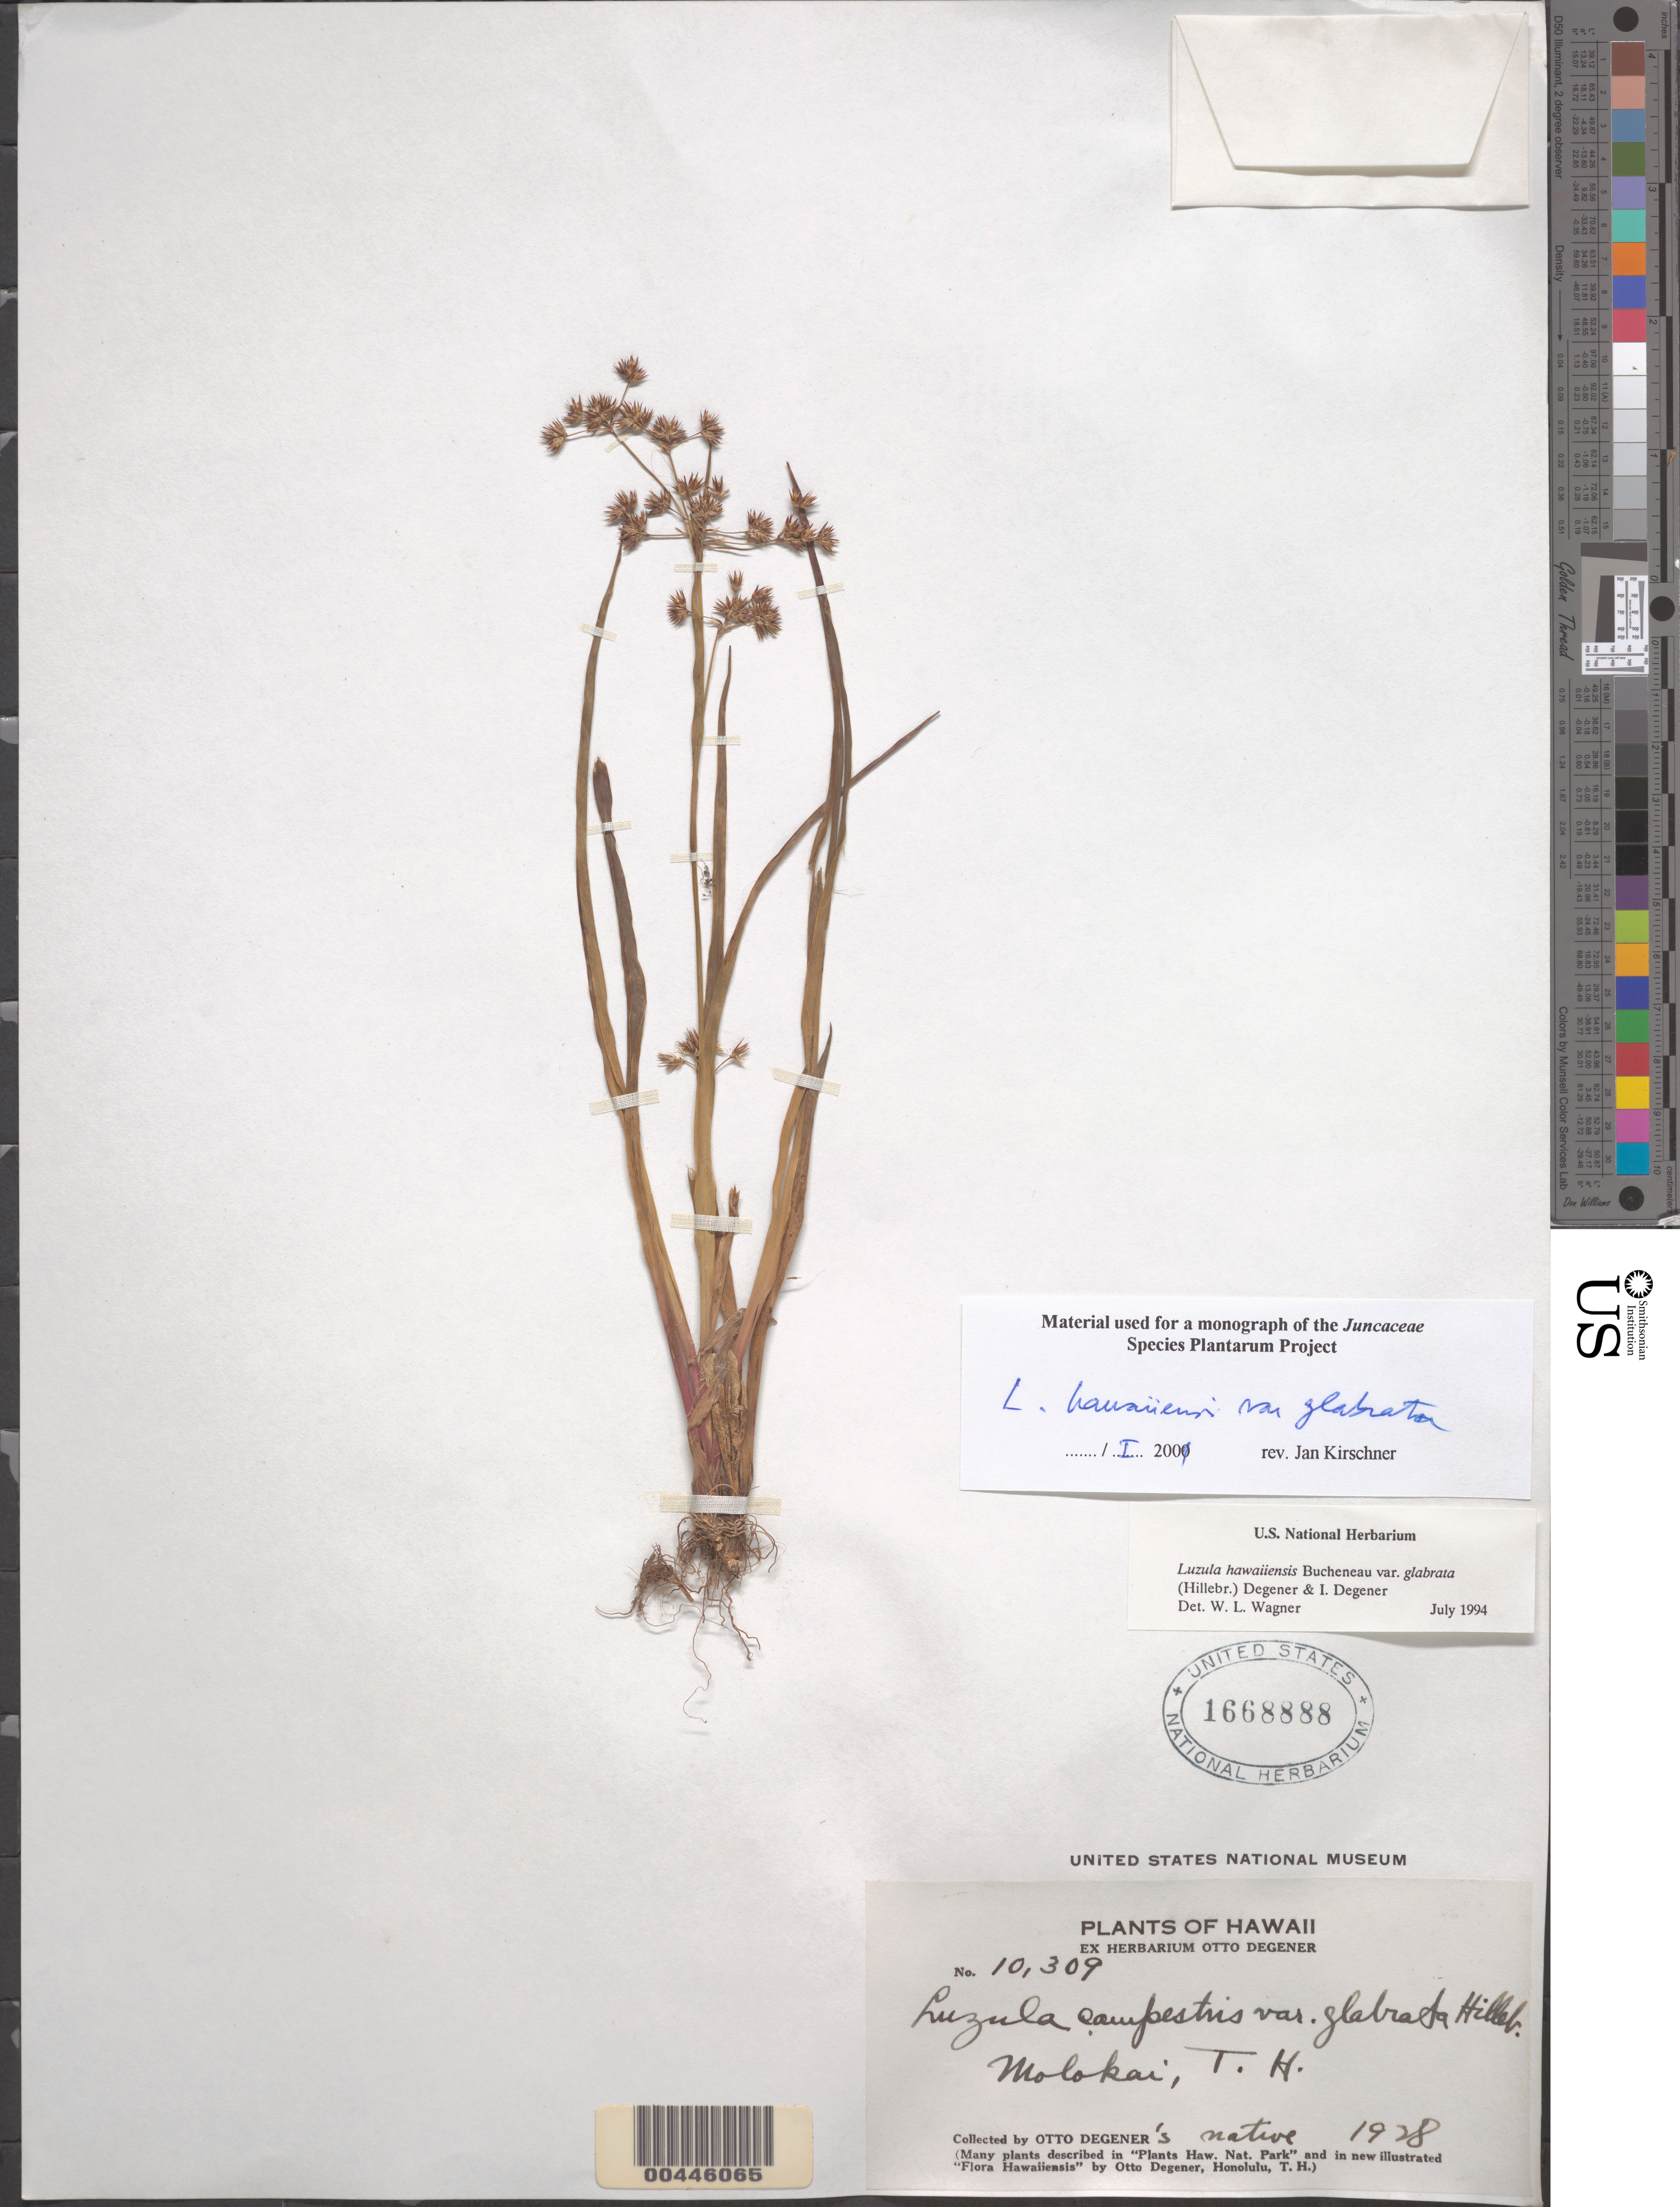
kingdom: Plantae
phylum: Tracheophyta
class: Liliopsida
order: Poales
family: Juncaceae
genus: Luzula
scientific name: Luzula hawaiiensis var. glabrata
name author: (Hillebr.) O. Deg. & I. Deg.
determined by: Wagner, W. L., (BOT), Smithsonian Institution - National Museum of Natural History (UNITED STATES)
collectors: O. Degener & I. Degener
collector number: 10309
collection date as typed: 1928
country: United States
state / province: Hawaii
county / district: Maui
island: Moloka'i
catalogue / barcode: US 1668888